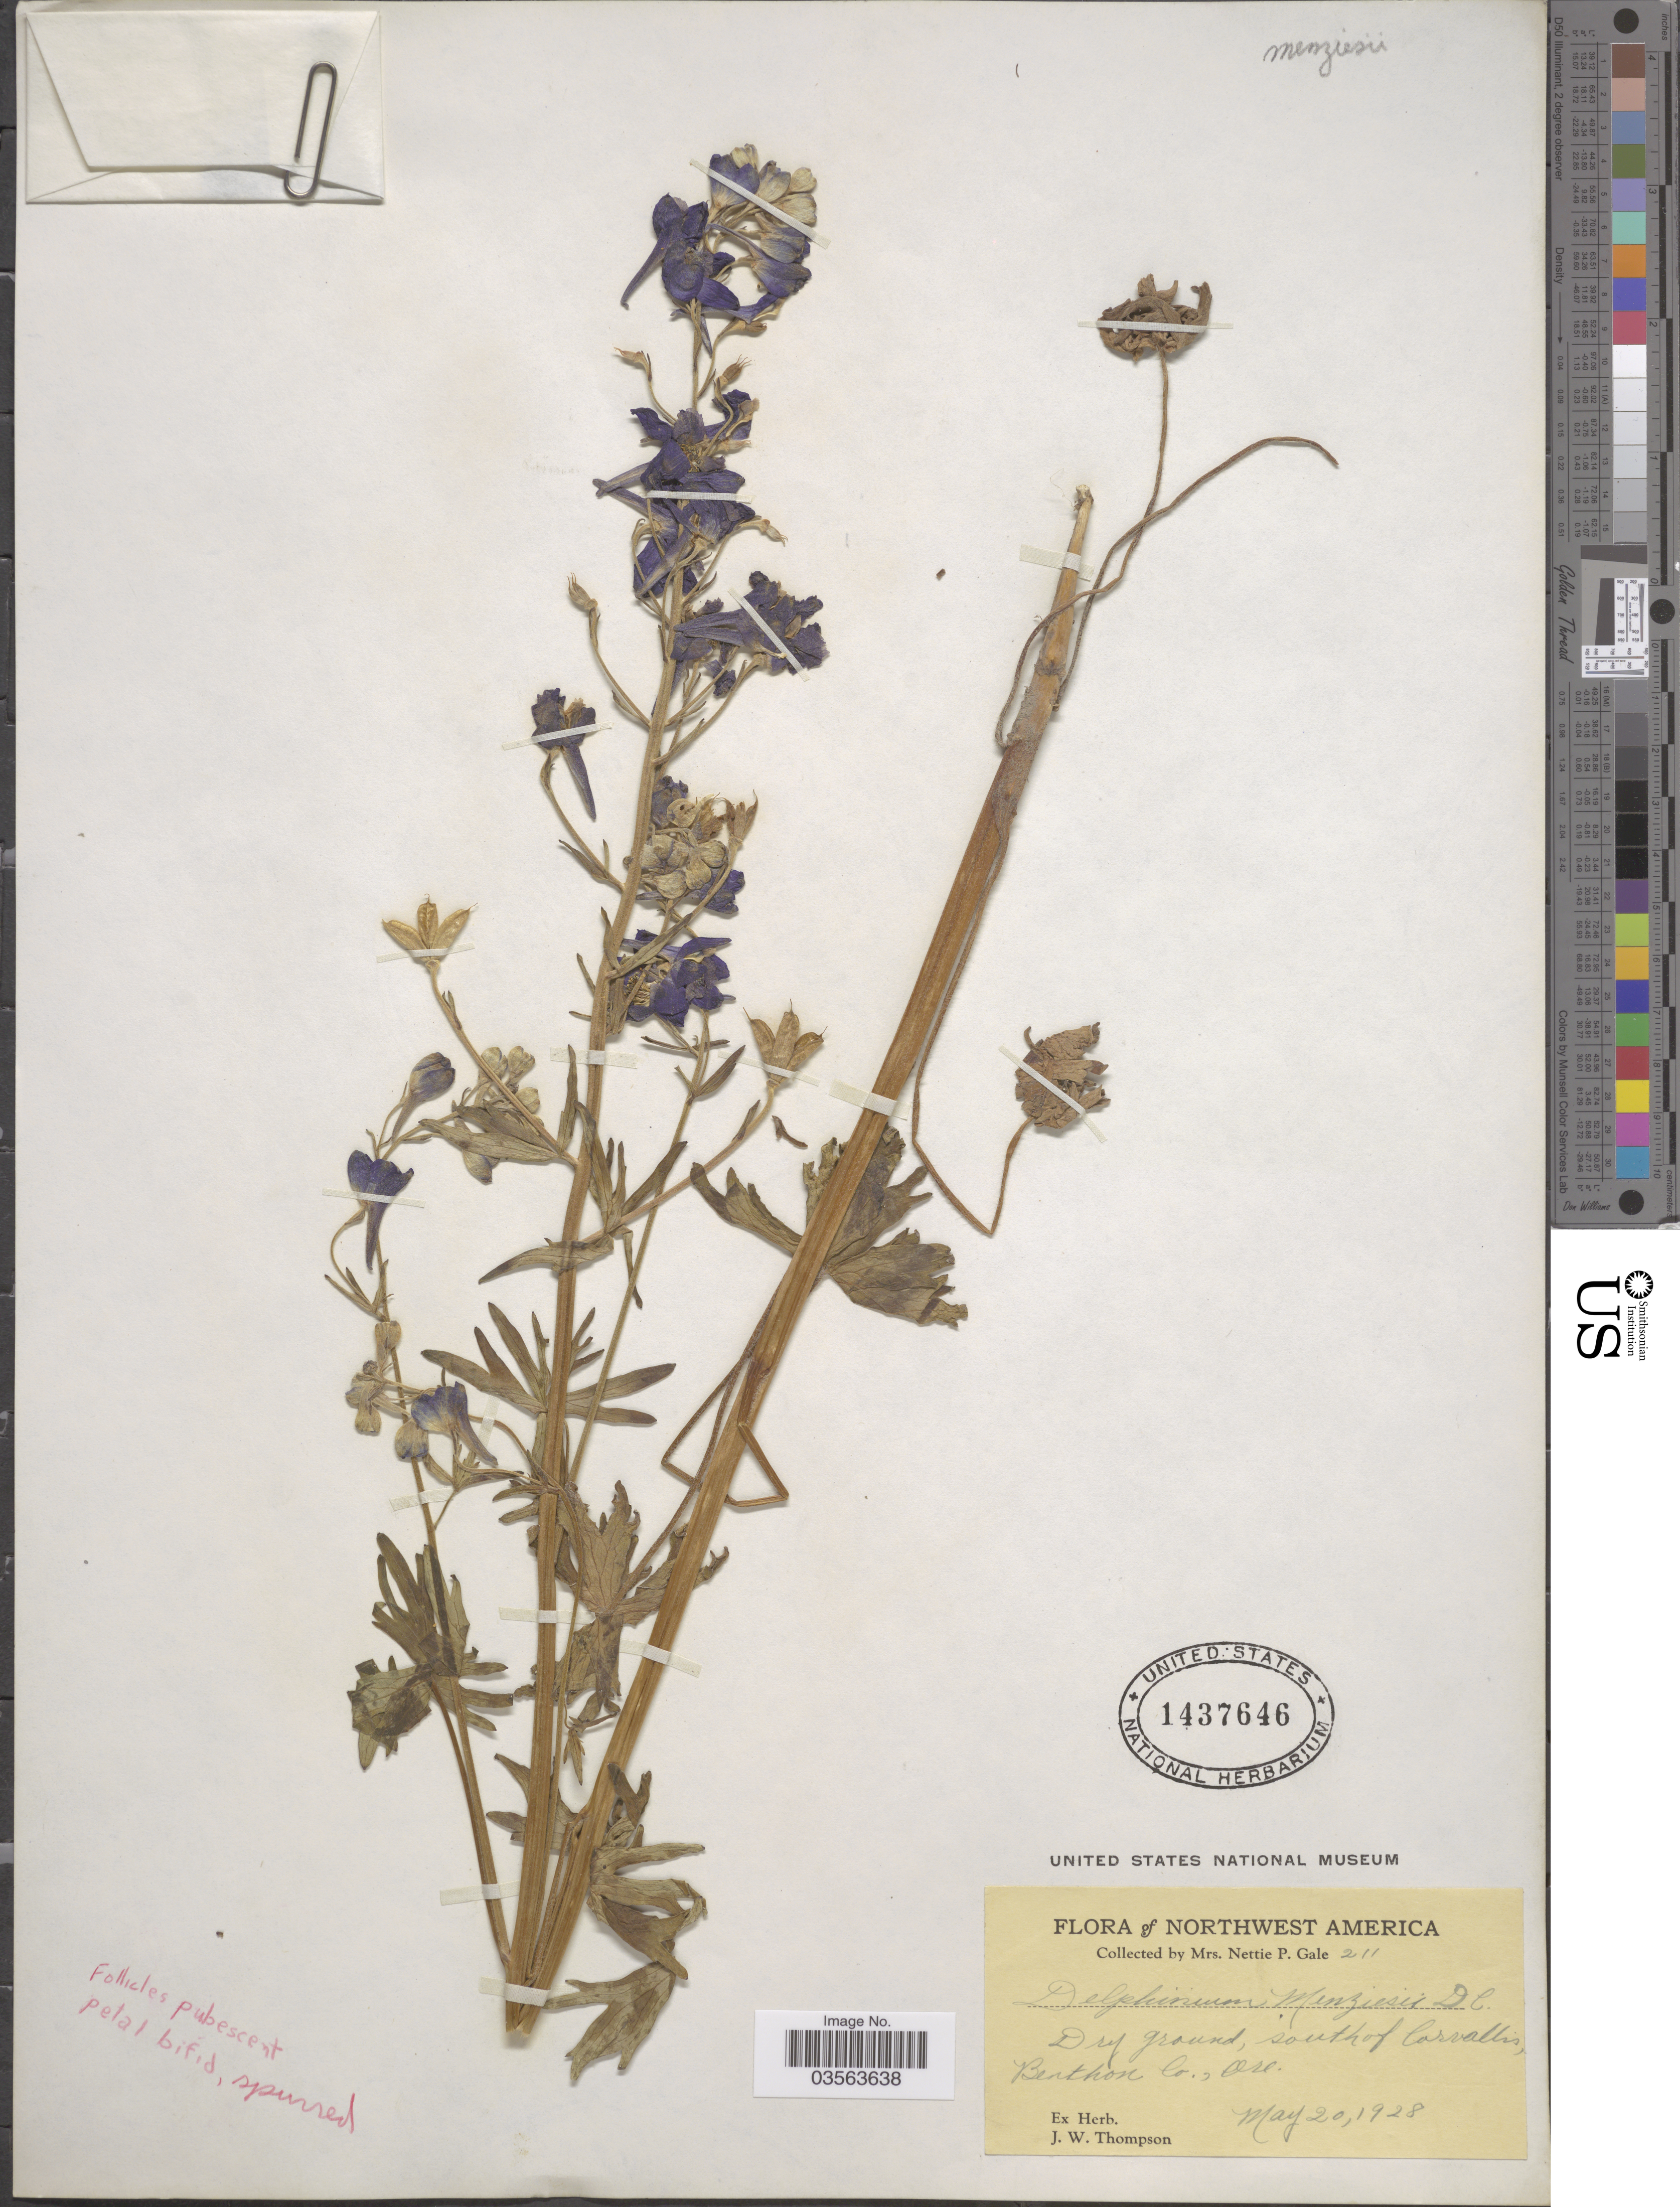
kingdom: Plantae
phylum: Tracheophyta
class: Magnoliopsida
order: Ranunculales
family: Ranunculaceae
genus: Delphinium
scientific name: Delphinium menziesii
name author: DC.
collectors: N. Gale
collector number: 211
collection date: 1928-05-20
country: United States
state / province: Oregon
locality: Northwest America. Dry ground, south of Corvallis, Benthon Co.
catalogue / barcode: US 1437646